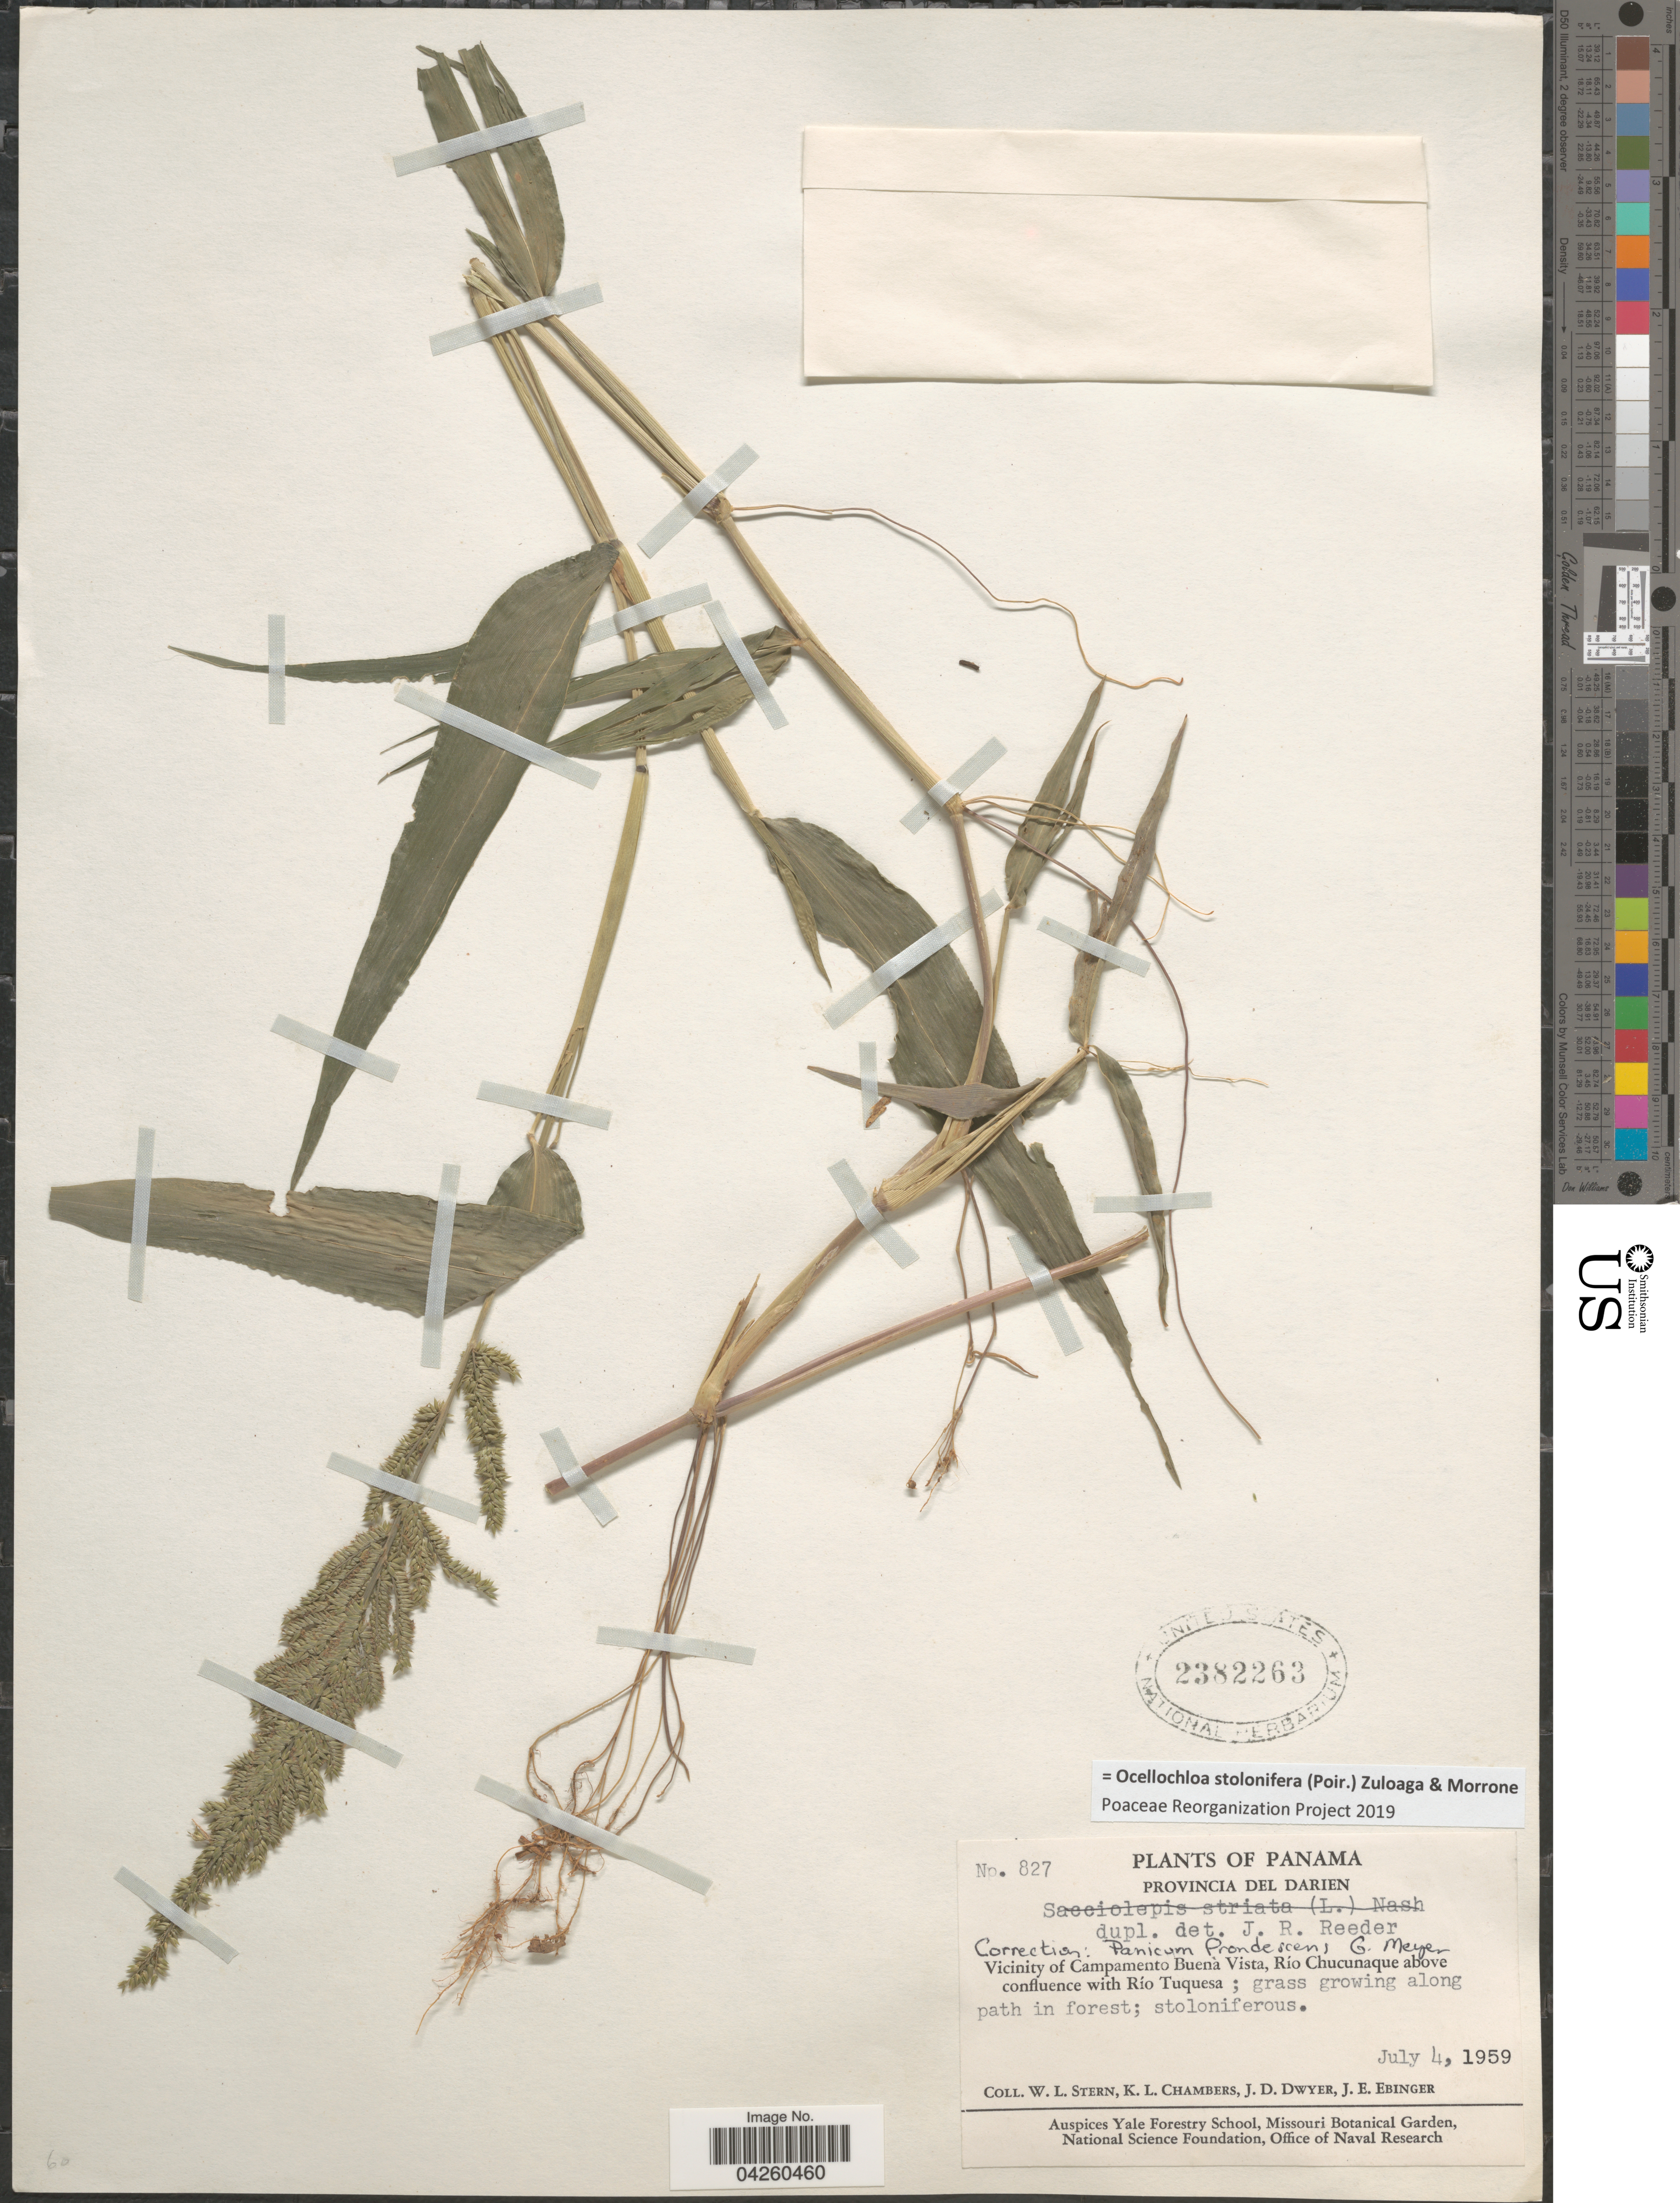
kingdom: Plantae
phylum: Tracheophyta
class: Liliopsida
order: Poales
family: Poaceae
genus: Ocellochloa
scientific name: Ocellochloa stolonifera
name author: (Poir.) Zuloaga & Morrone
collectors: W. L. Stern, K. Chambers, J. D. Dwyer & J. Ebinger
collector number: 827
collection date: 1959-07-04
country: Panama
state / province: Darien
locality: Provincia del Darien. Vicinity of Campamento Buena Vista, Río Chucunaque above confluence with Río Tuquesa.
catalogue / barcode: US 2382263